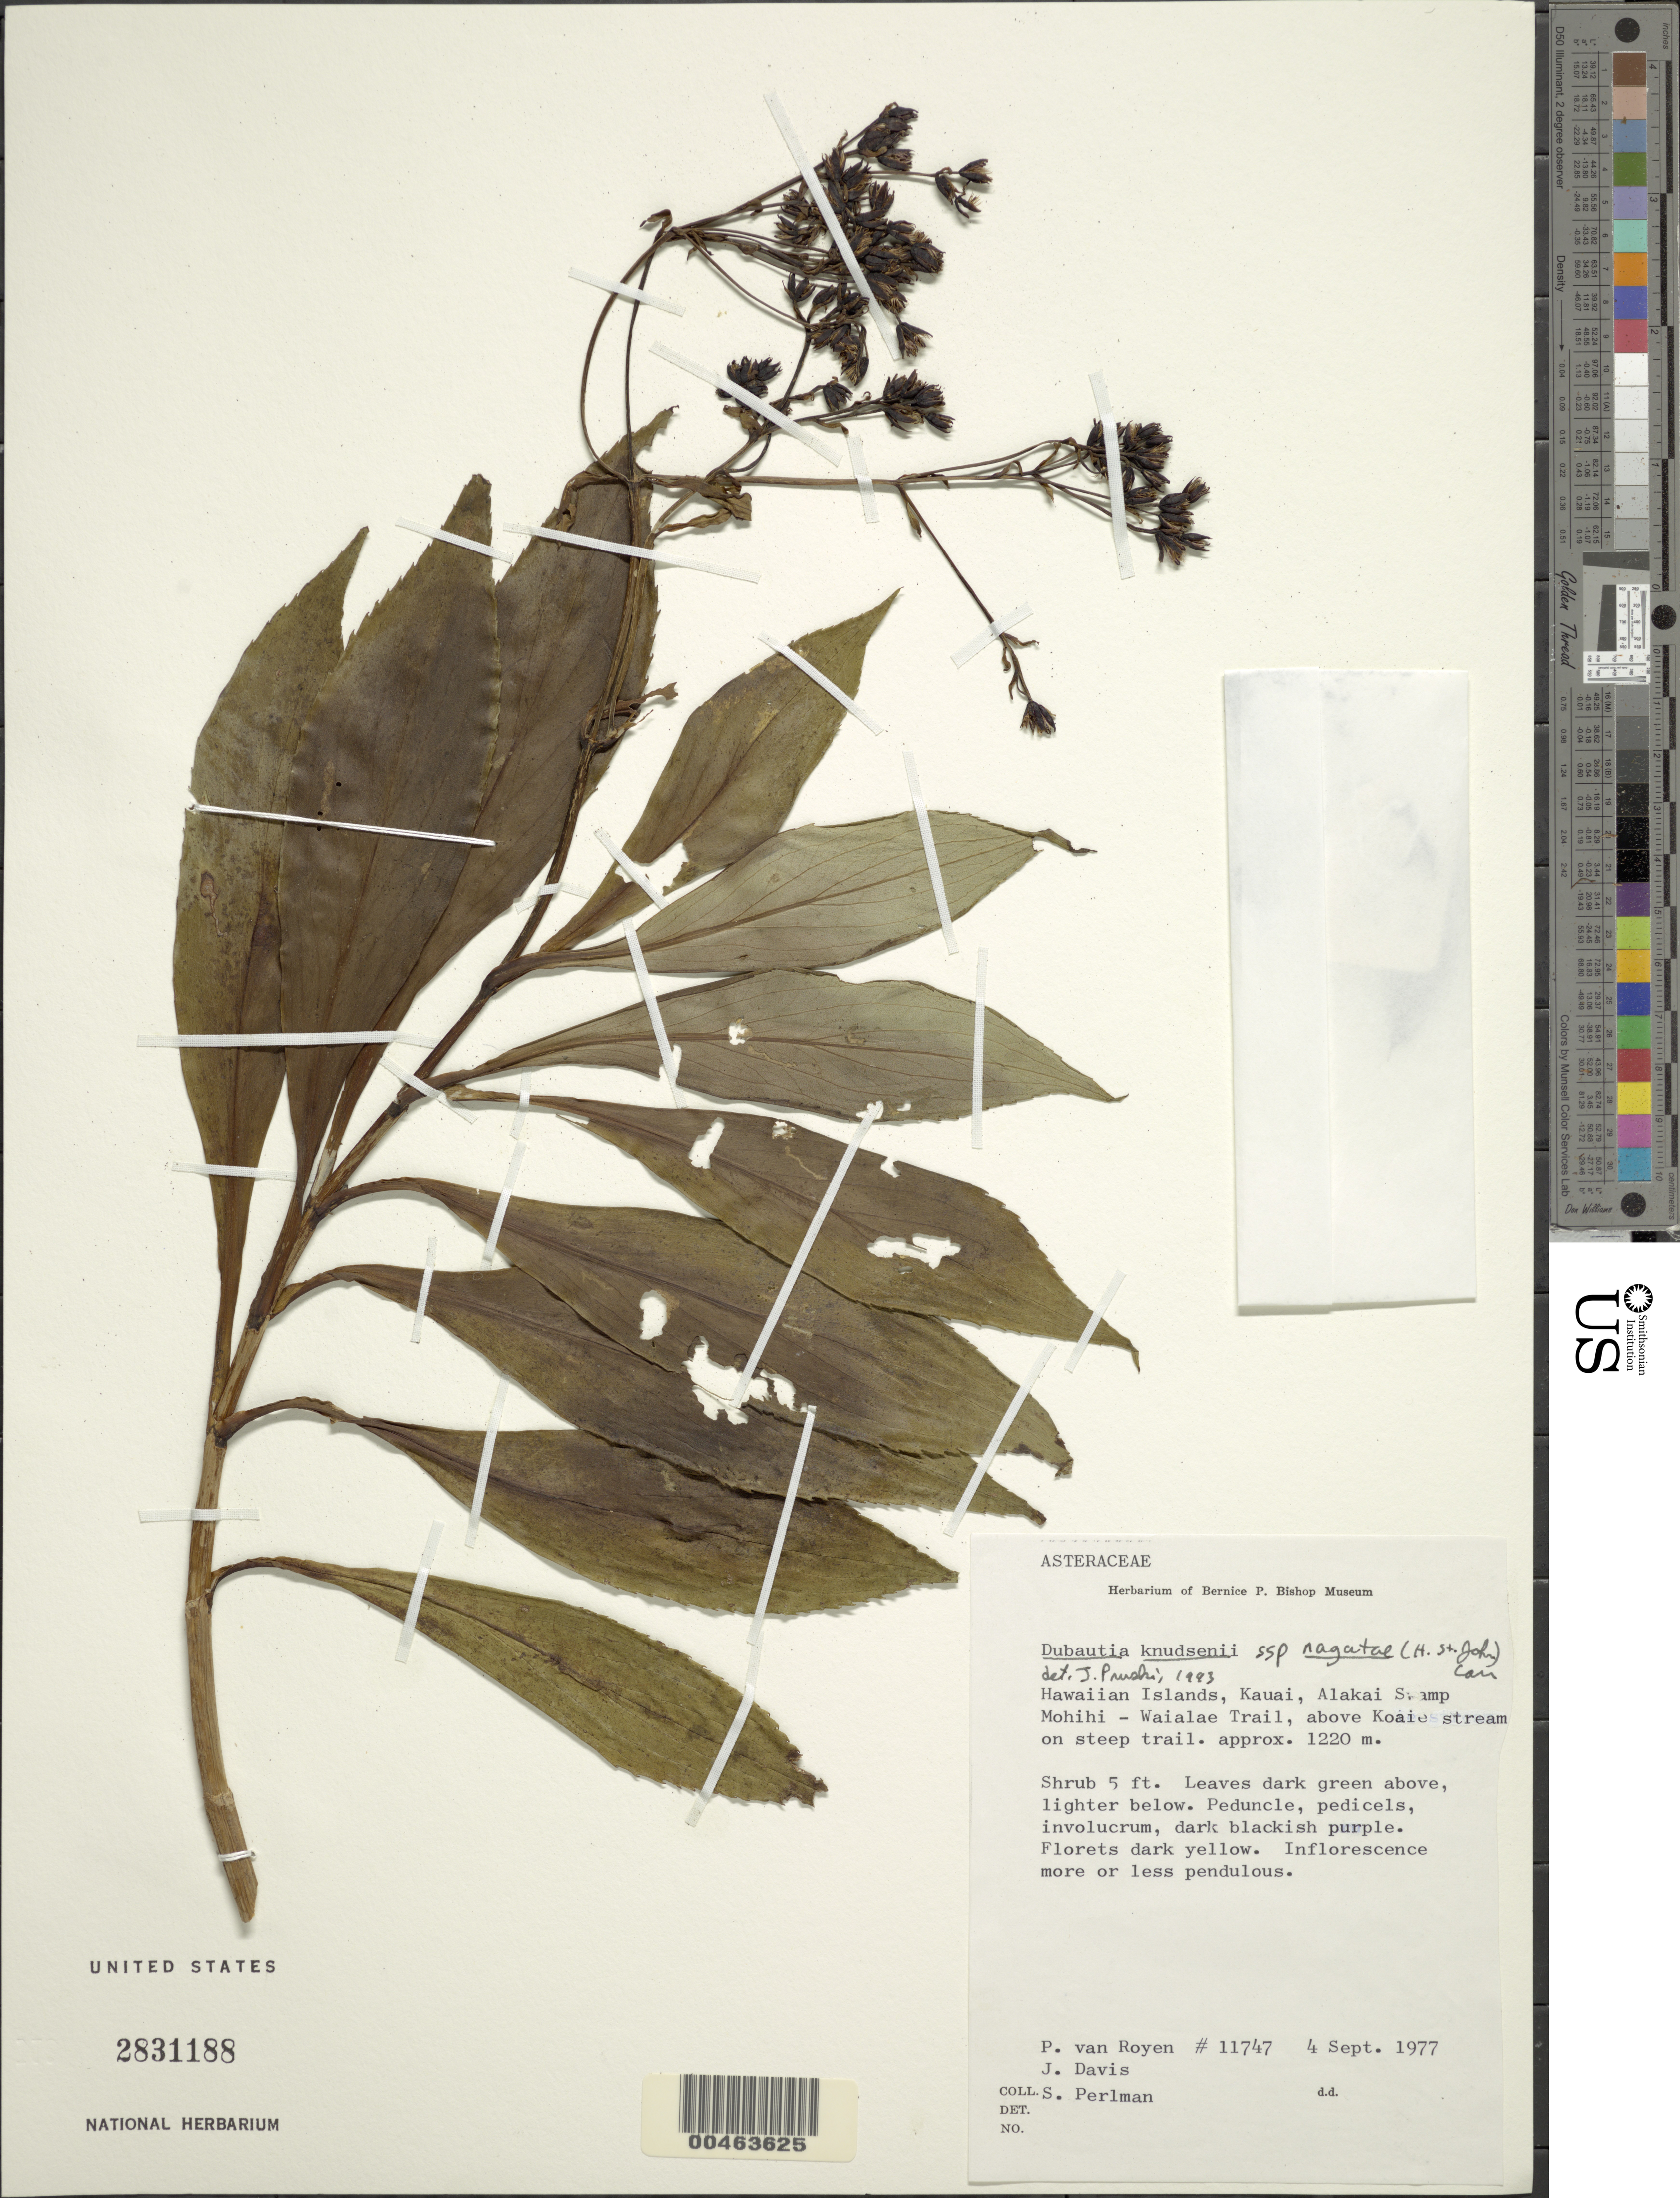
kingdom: Plantae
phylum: Tracheophyta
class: Magnoliopsida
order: Asterales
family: Asteraceae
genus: Dubautia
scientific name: Dubautia knudsenii subsp. nagatae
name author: (H. St. John) G.D. Carr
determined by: Pruski, J. F.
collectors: P. van Royen, J. Davis & S. P. Perlman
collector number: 11747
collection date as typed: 4 Sep 1977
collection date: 1977-09-04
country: United States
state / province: Hawaii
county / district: Kauai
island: Kaua'i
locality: Alakai Swamp, Mohihi - Waialae Trail, above Koaie stream on steep trail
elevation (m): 1220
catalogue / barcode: US 2831188